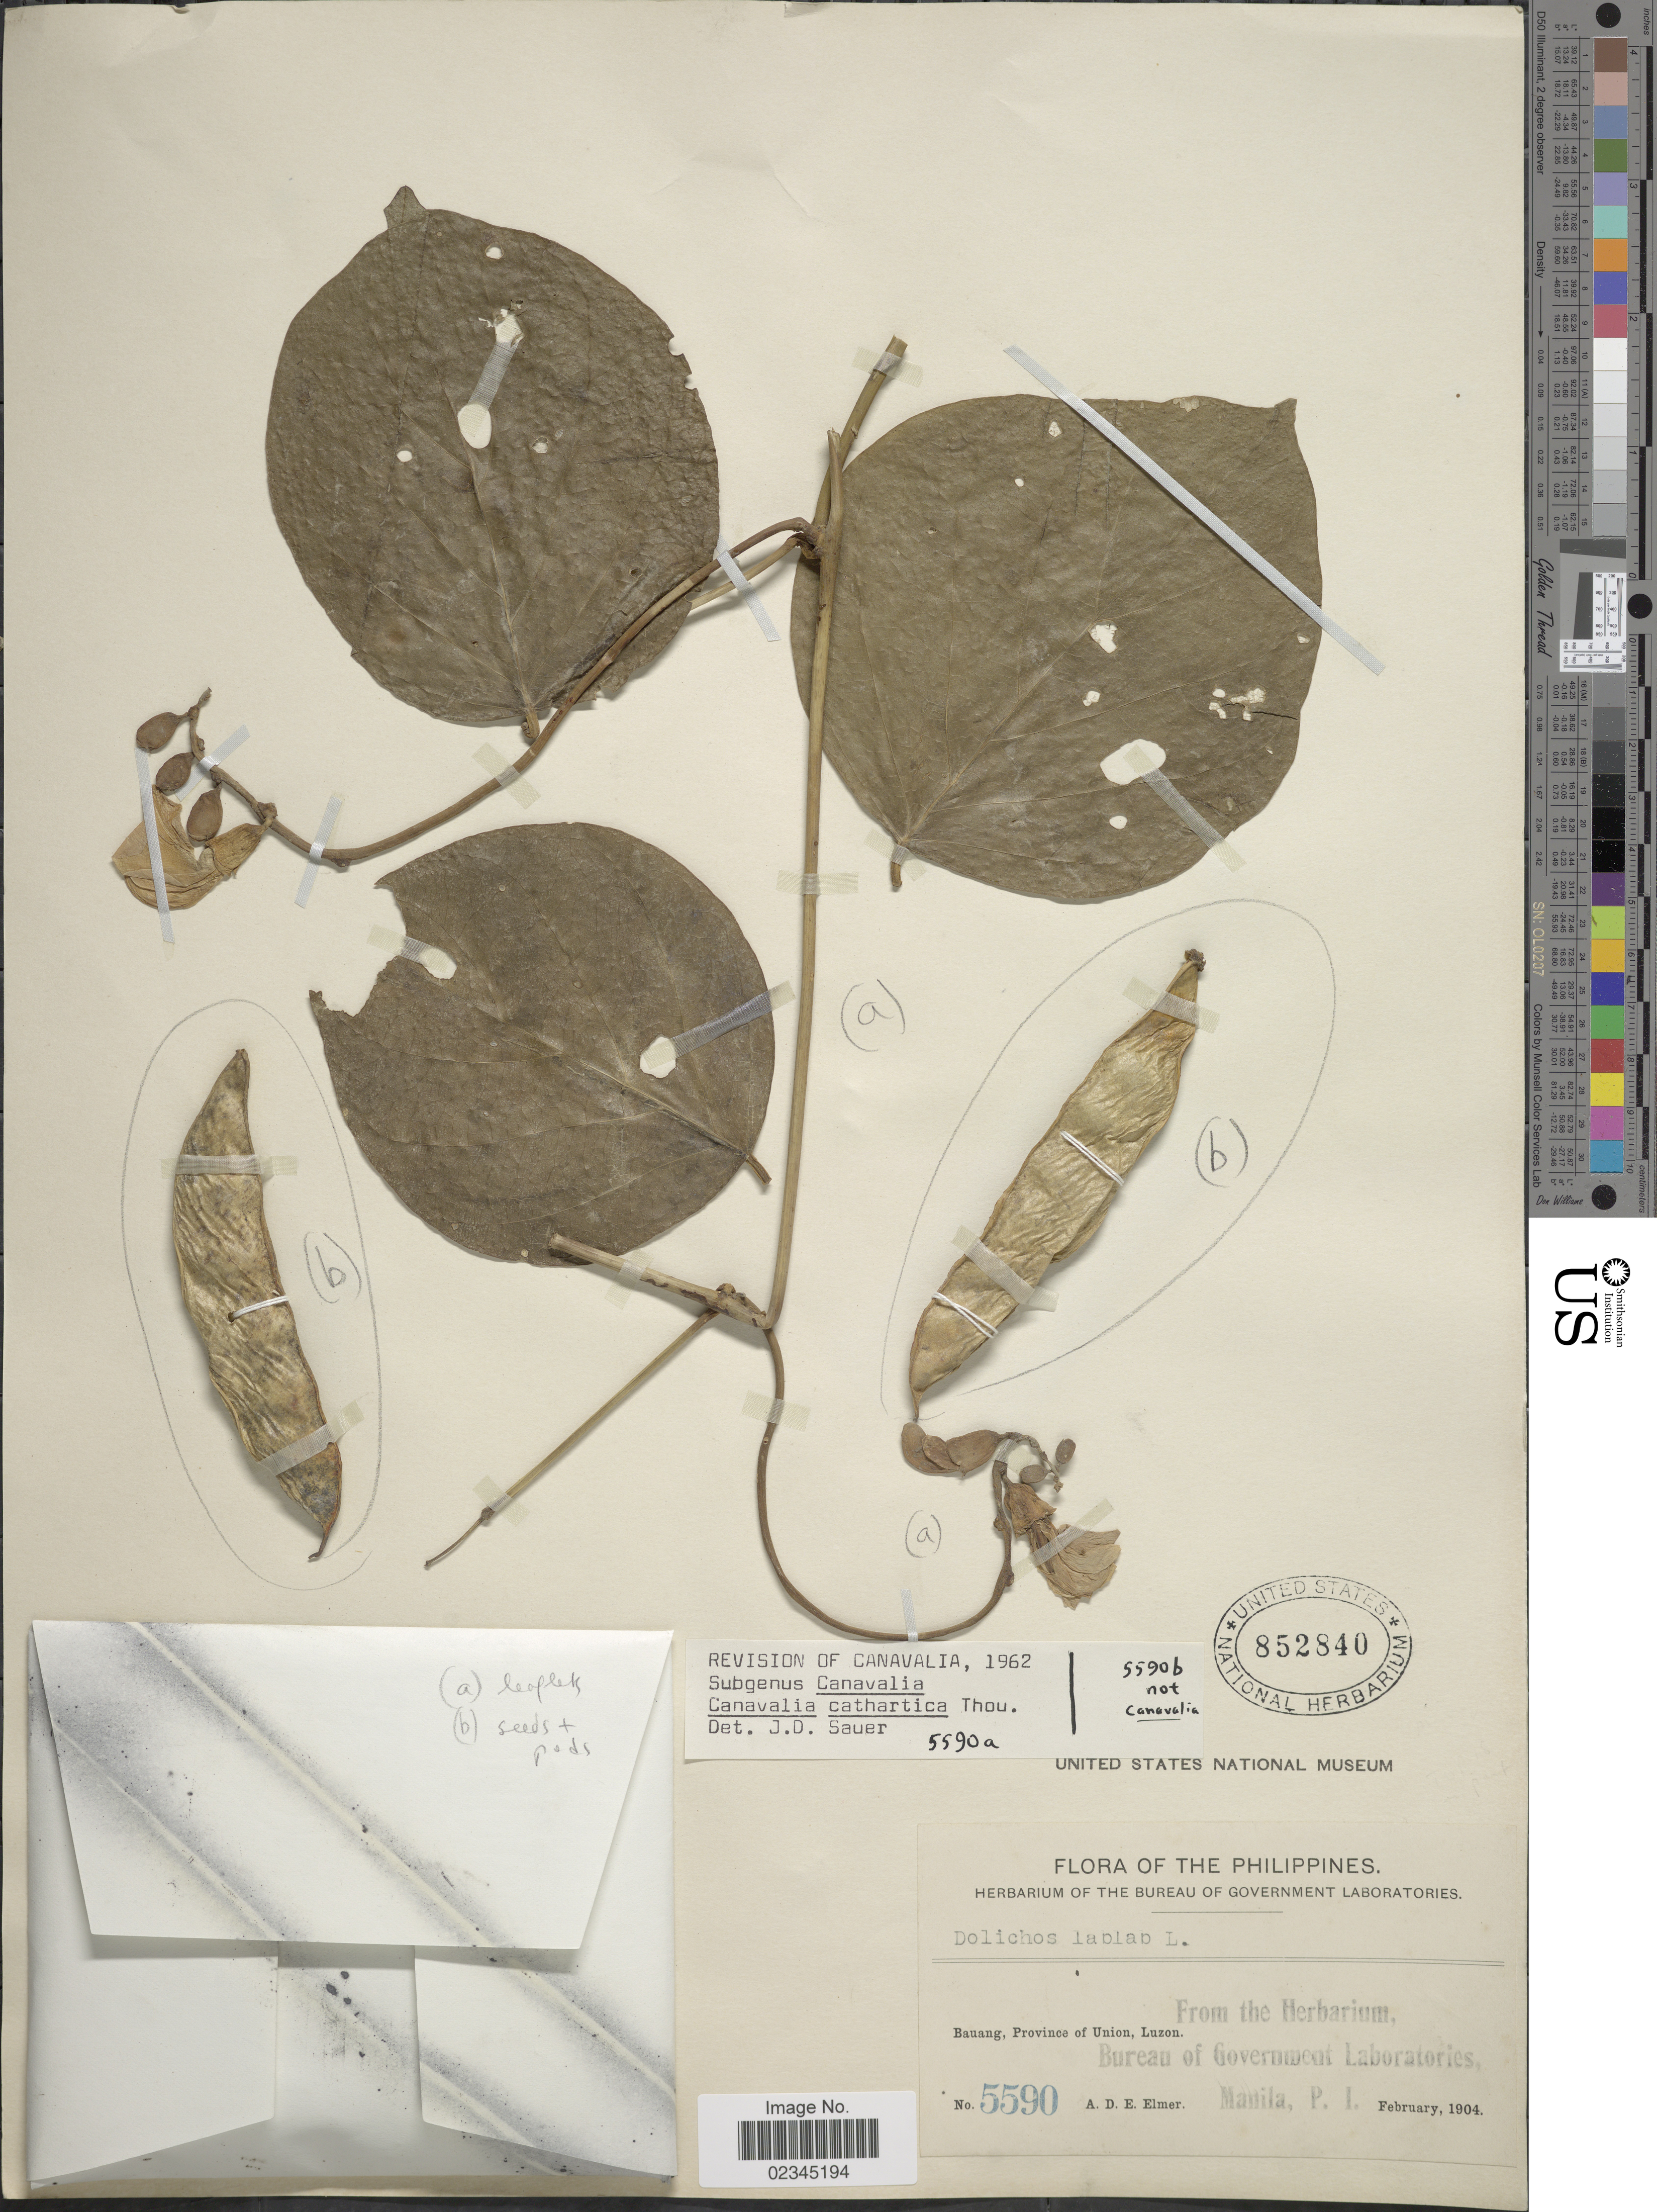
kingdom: Plantae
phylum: Tracheophyta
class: Magnoliopsida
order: Fabales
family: Fabaceae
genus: Canavalia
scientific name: Canavalia cathartica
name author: Thouars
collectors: A. D. E. Elmer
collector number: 5590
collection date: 1904-02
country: Philippines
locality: Bauang, Province of Union, Luzon.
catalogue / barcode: US 852840